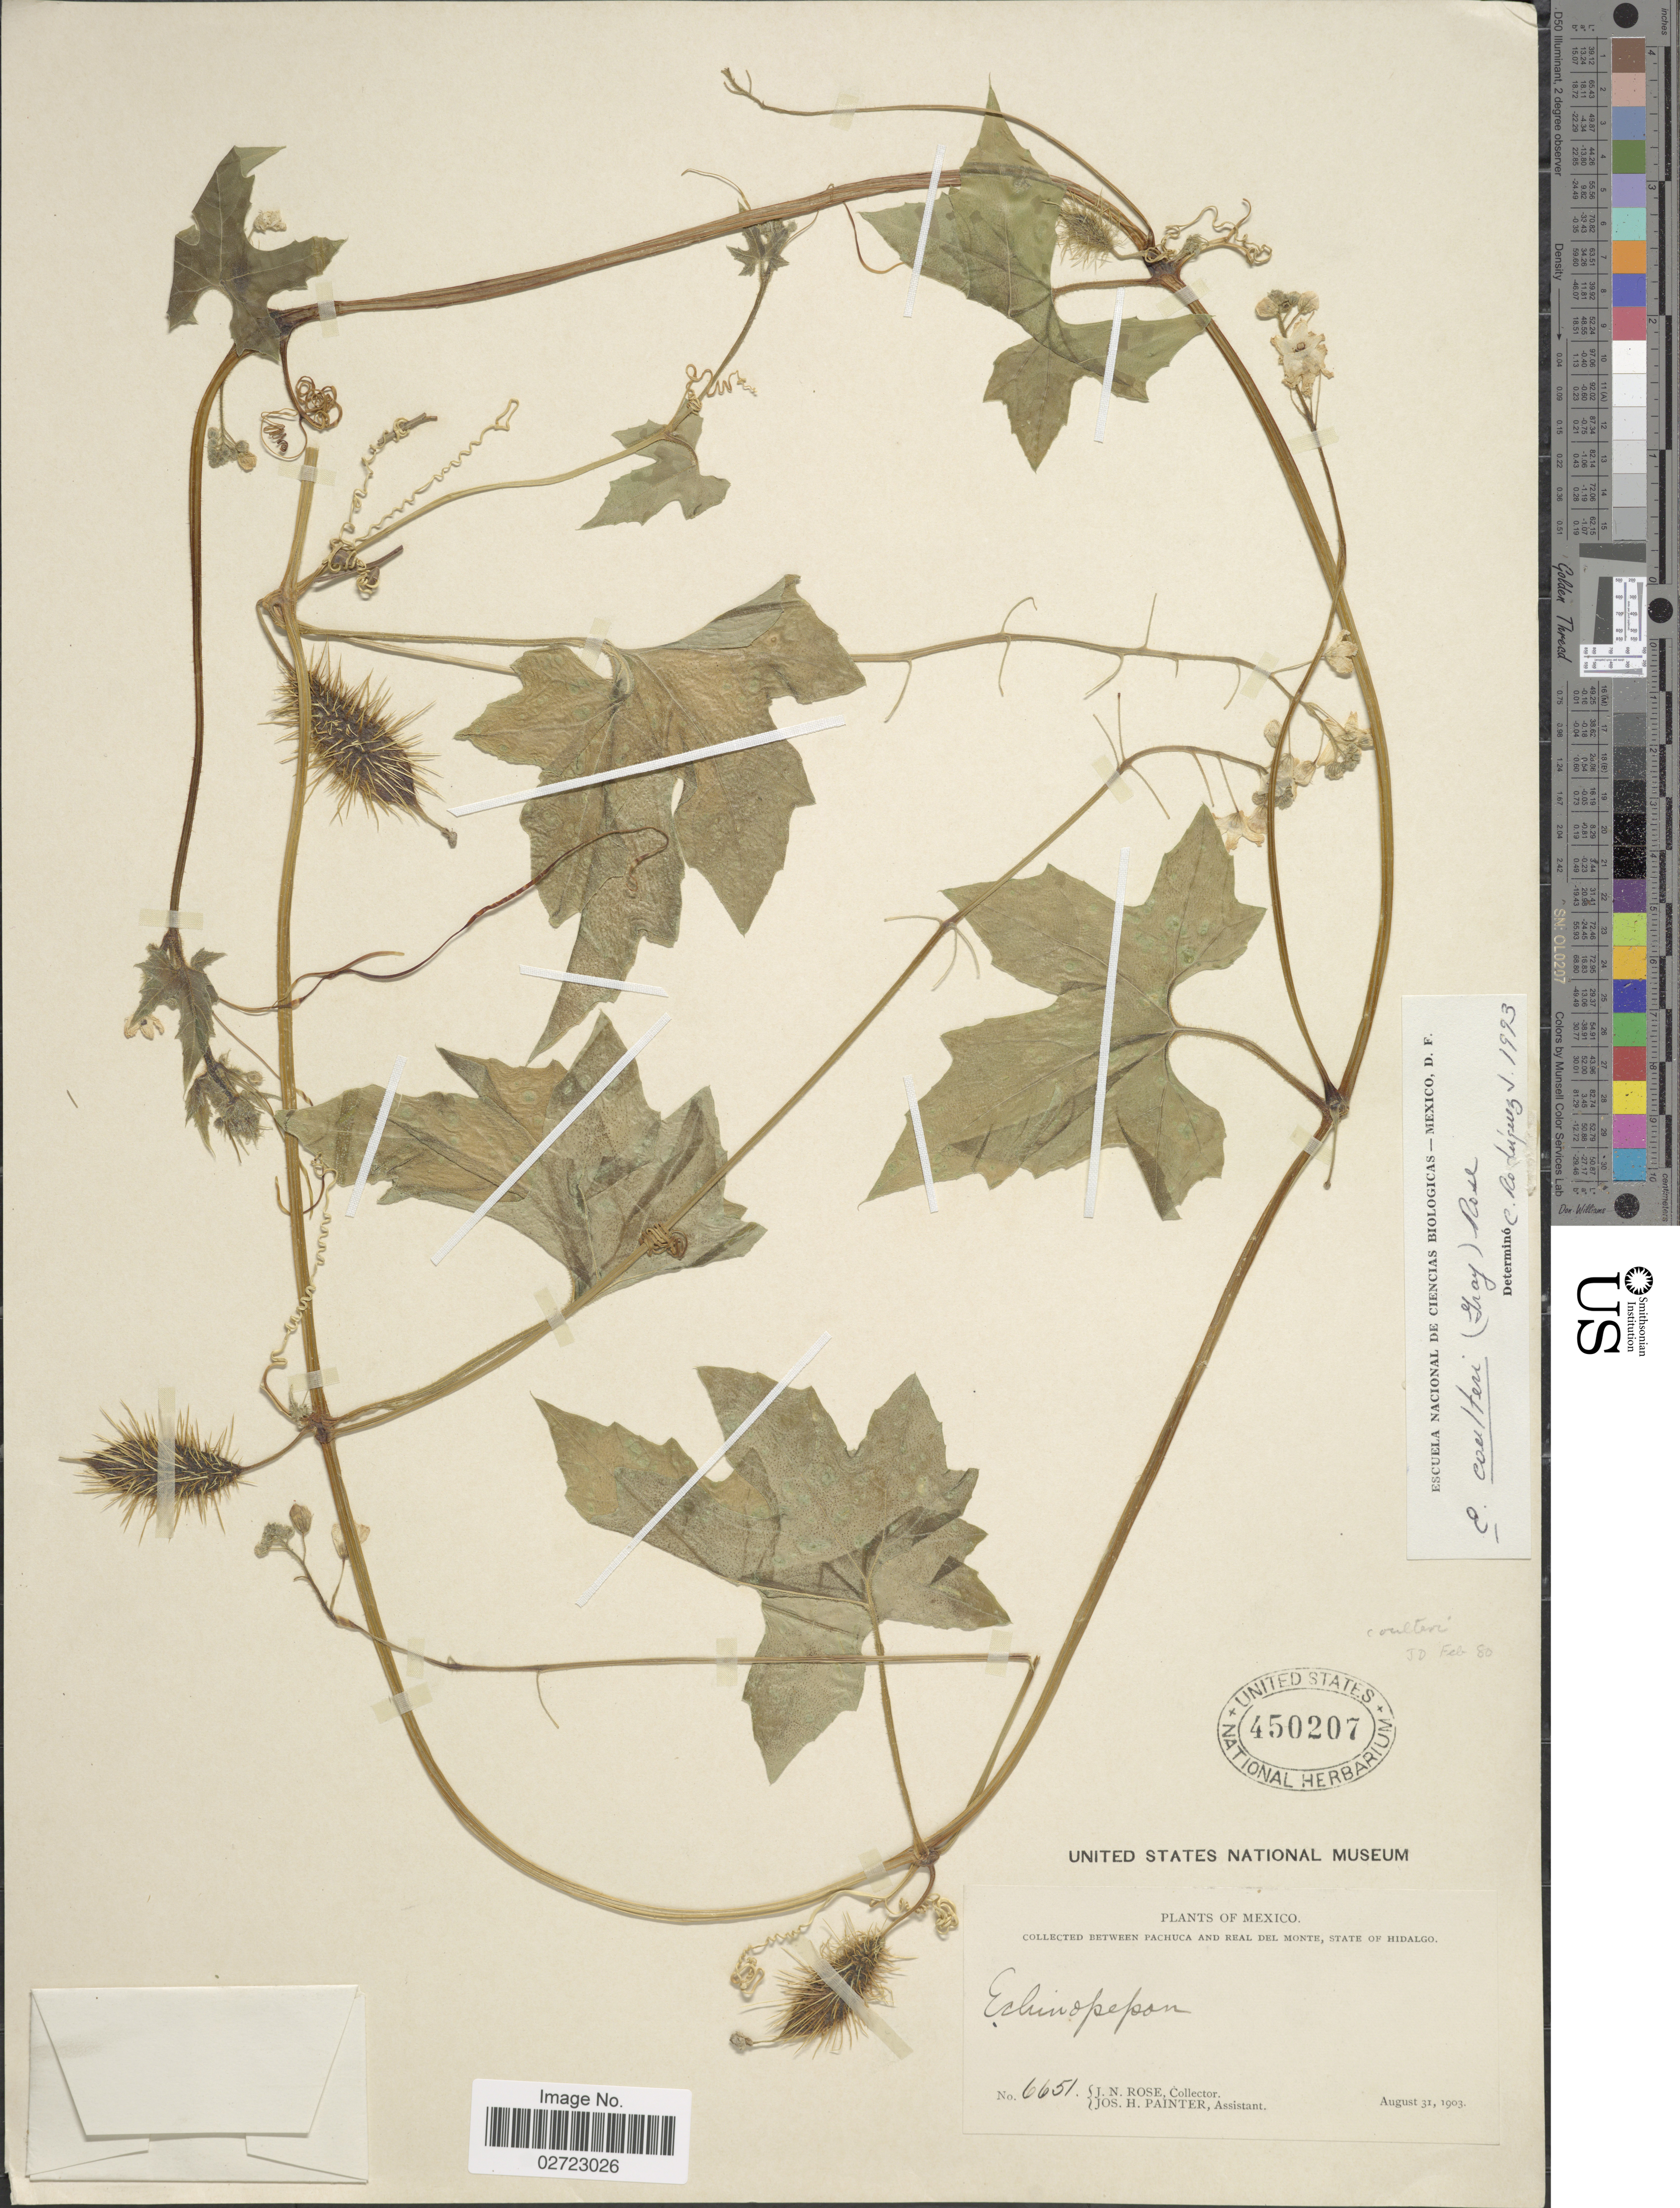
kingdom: Plantae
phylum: Tracheophyta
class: Magnoliopsida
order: Cucurbitales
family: Cucurbitaceae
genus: Echinopepon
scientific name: Echinopepon coulteri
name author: (A. Gray) Rose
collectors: J. N. Rose & J. H. Painter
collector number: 6651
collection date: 1903-08-31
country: Mexico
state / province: Hidalgo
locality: Between Pachuca and Real del Monte.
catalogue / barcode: US 450207